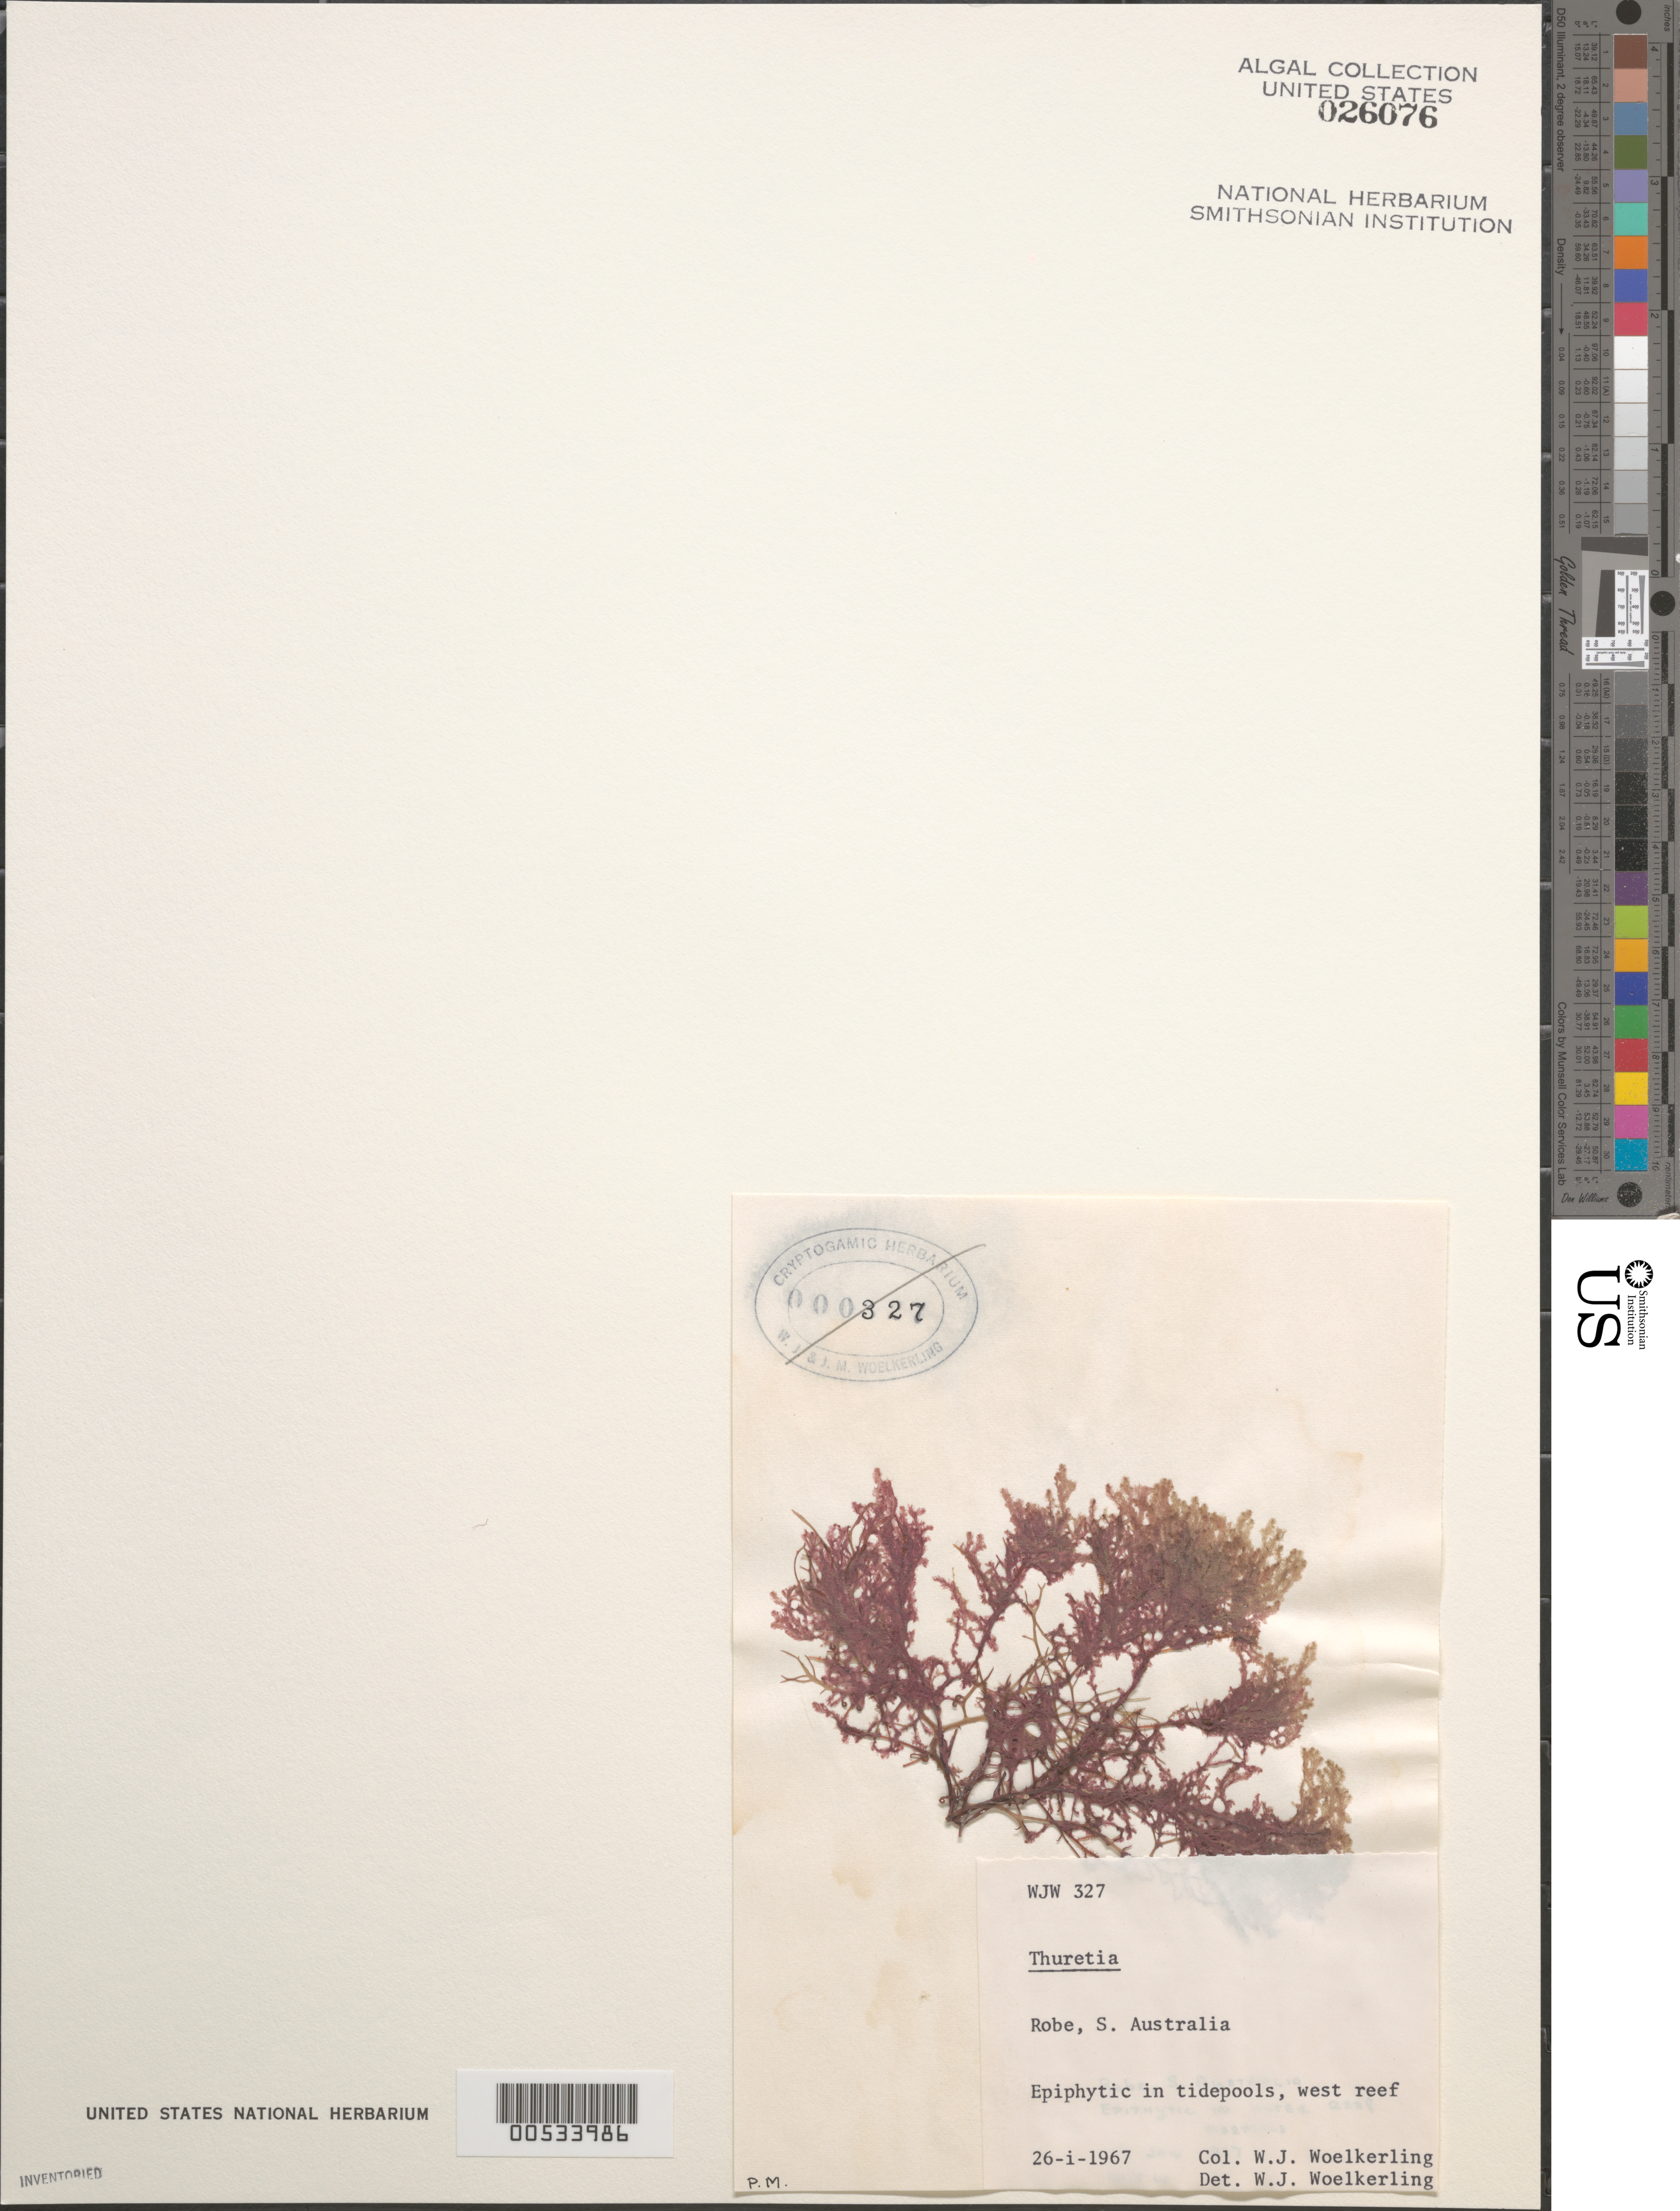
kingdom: Plantae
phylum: Rhodophyta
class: Florideophyceae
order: Ceramiales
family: Dasyaceae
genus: Thuretia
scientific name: Thuretia sp.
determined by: Woelkerling, W. J.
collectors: W. Woelkerling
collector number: WJW 327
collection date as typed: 26 Jan 1967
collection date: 1967-01-26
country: Australia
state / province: South Australia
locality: Robe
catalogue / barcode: US 26076